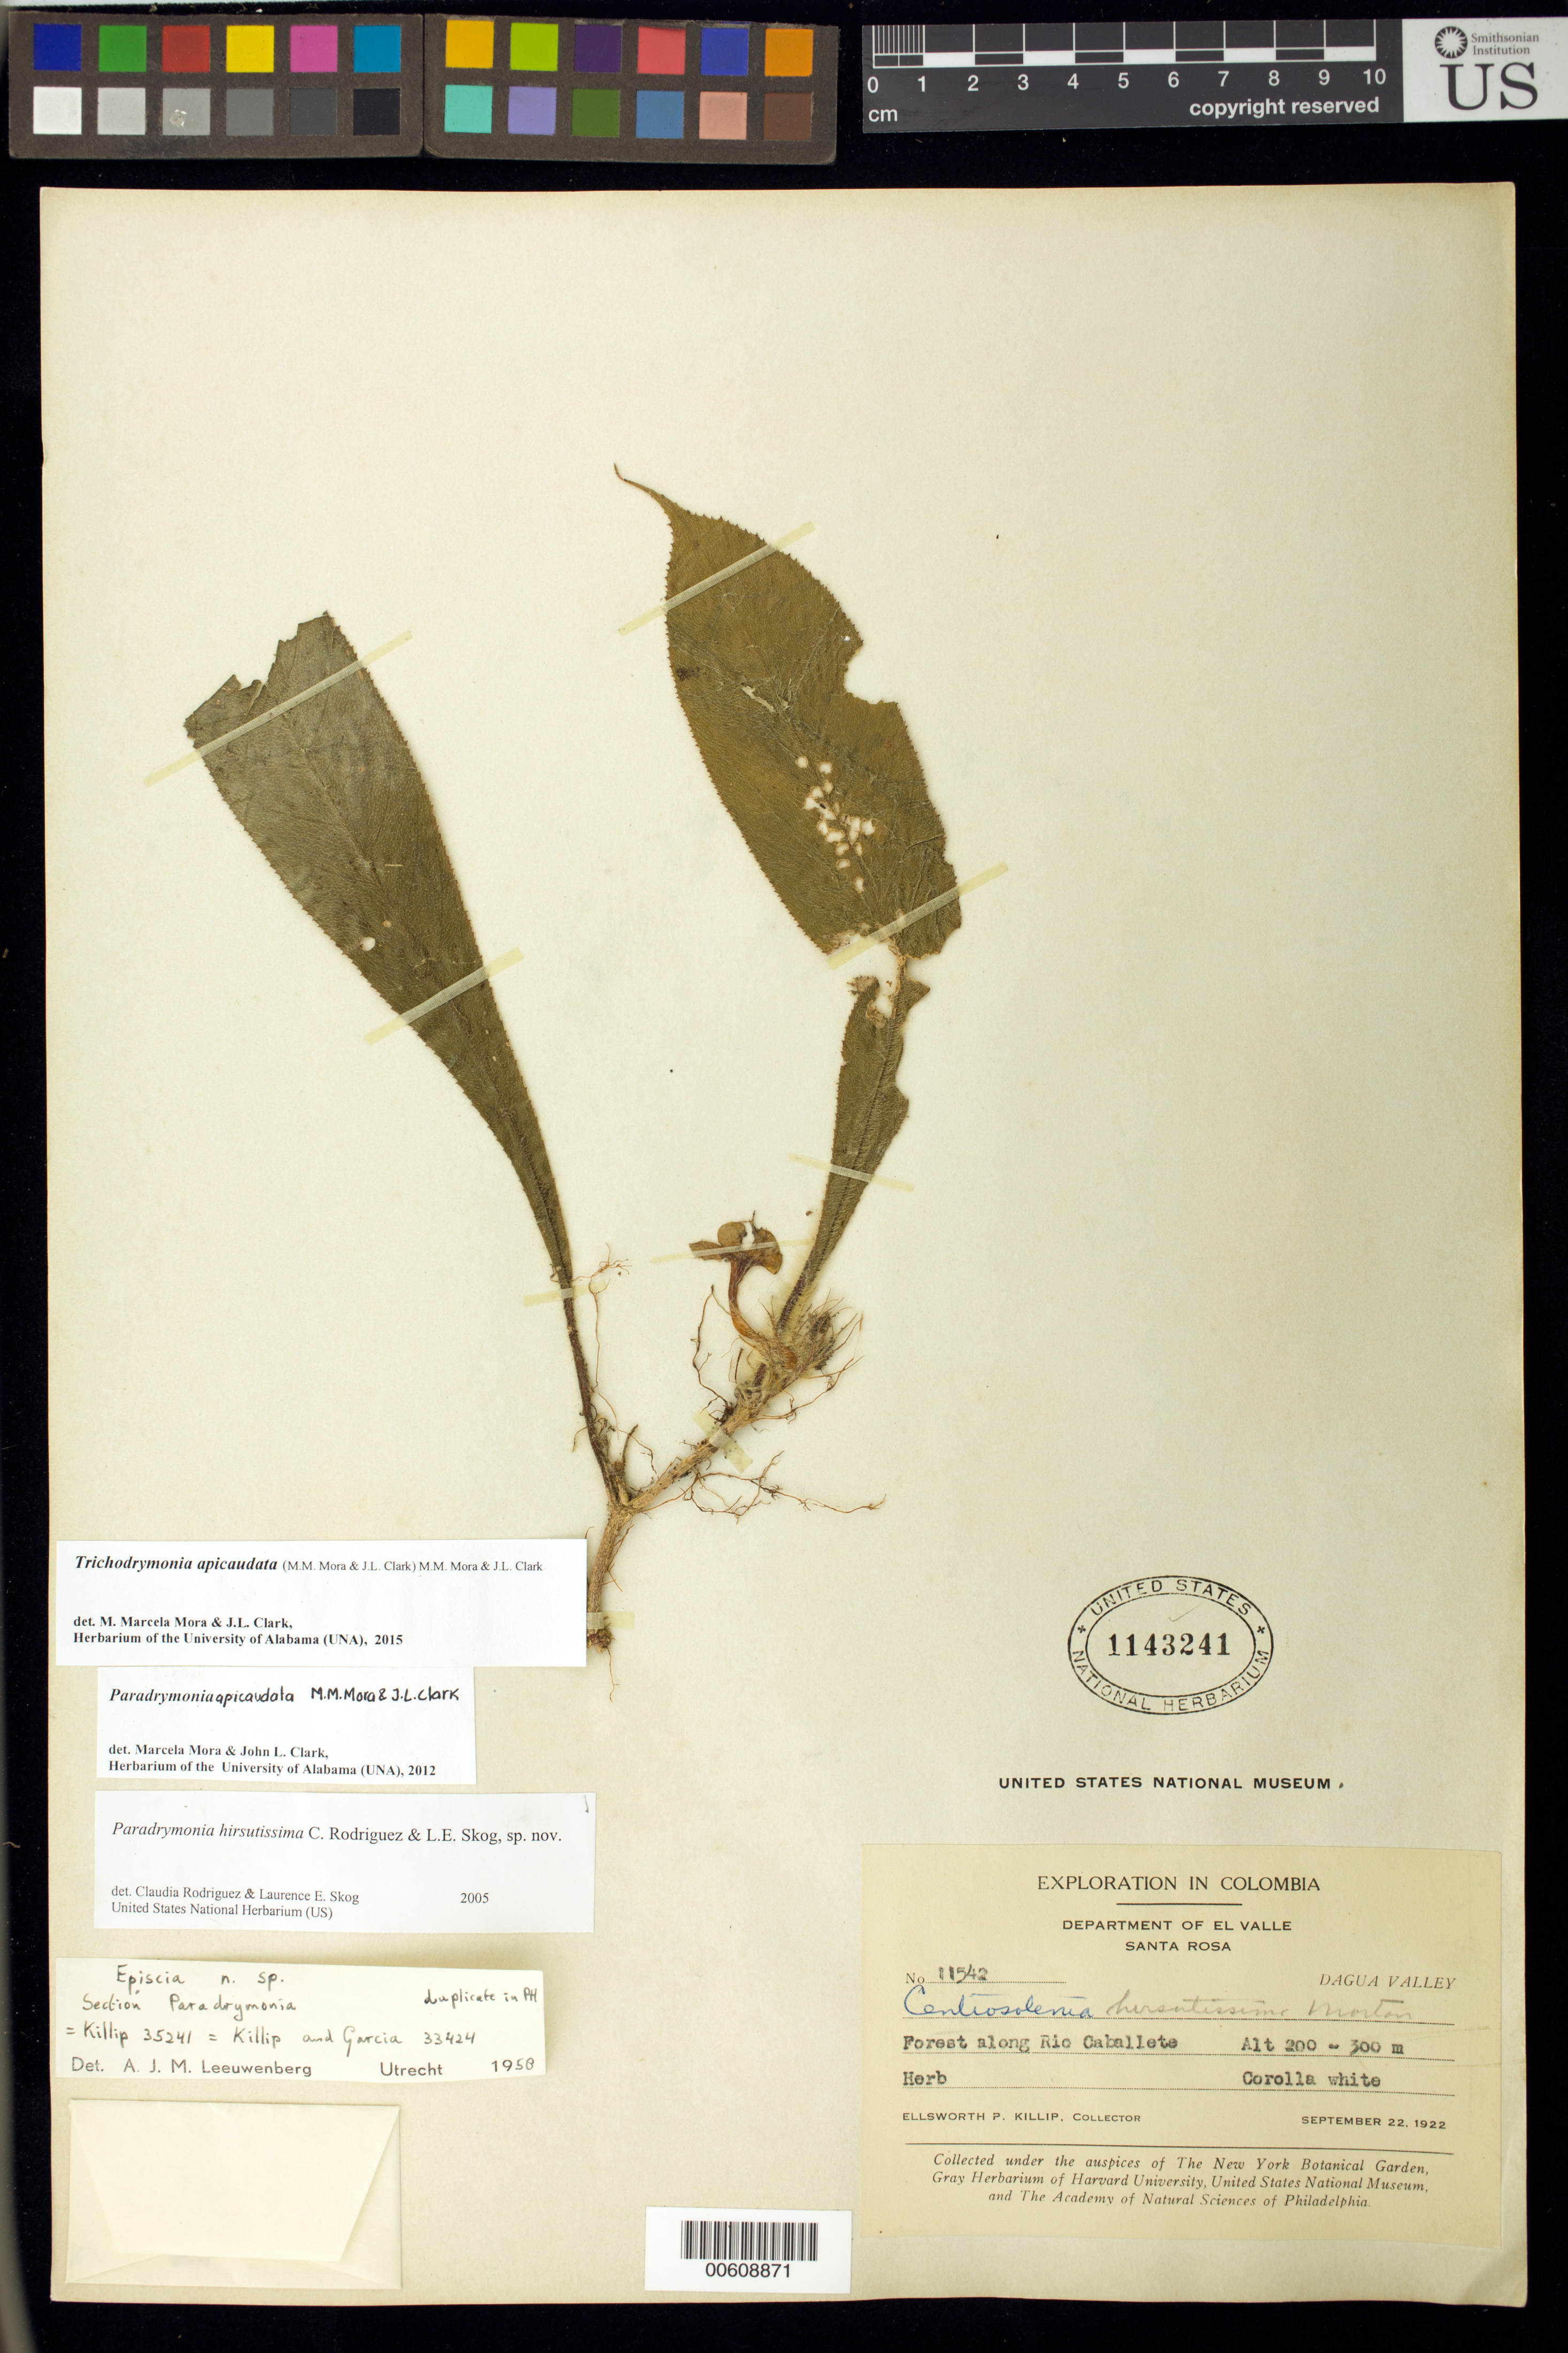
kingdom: Plantae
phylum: Tracheophyta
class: Magnoliopsida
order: Lamiales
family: Gesneriaceae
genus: Trichodrymonia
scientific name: Trichodrymonia apicaudata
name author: (M.M. Mora & J.L. Clark) M.M. Mora & J.L. Clark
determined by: Mora, M. M.; Clark, J. L.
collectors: E. P. Killip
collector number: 11542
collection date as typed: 22 Sep 1922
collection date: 1922-09-22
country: Colombia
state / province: Valle del Cauca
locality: Santa Rosa, along Rio Caballete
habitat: Forest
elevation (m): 200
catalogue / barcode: US 1143241